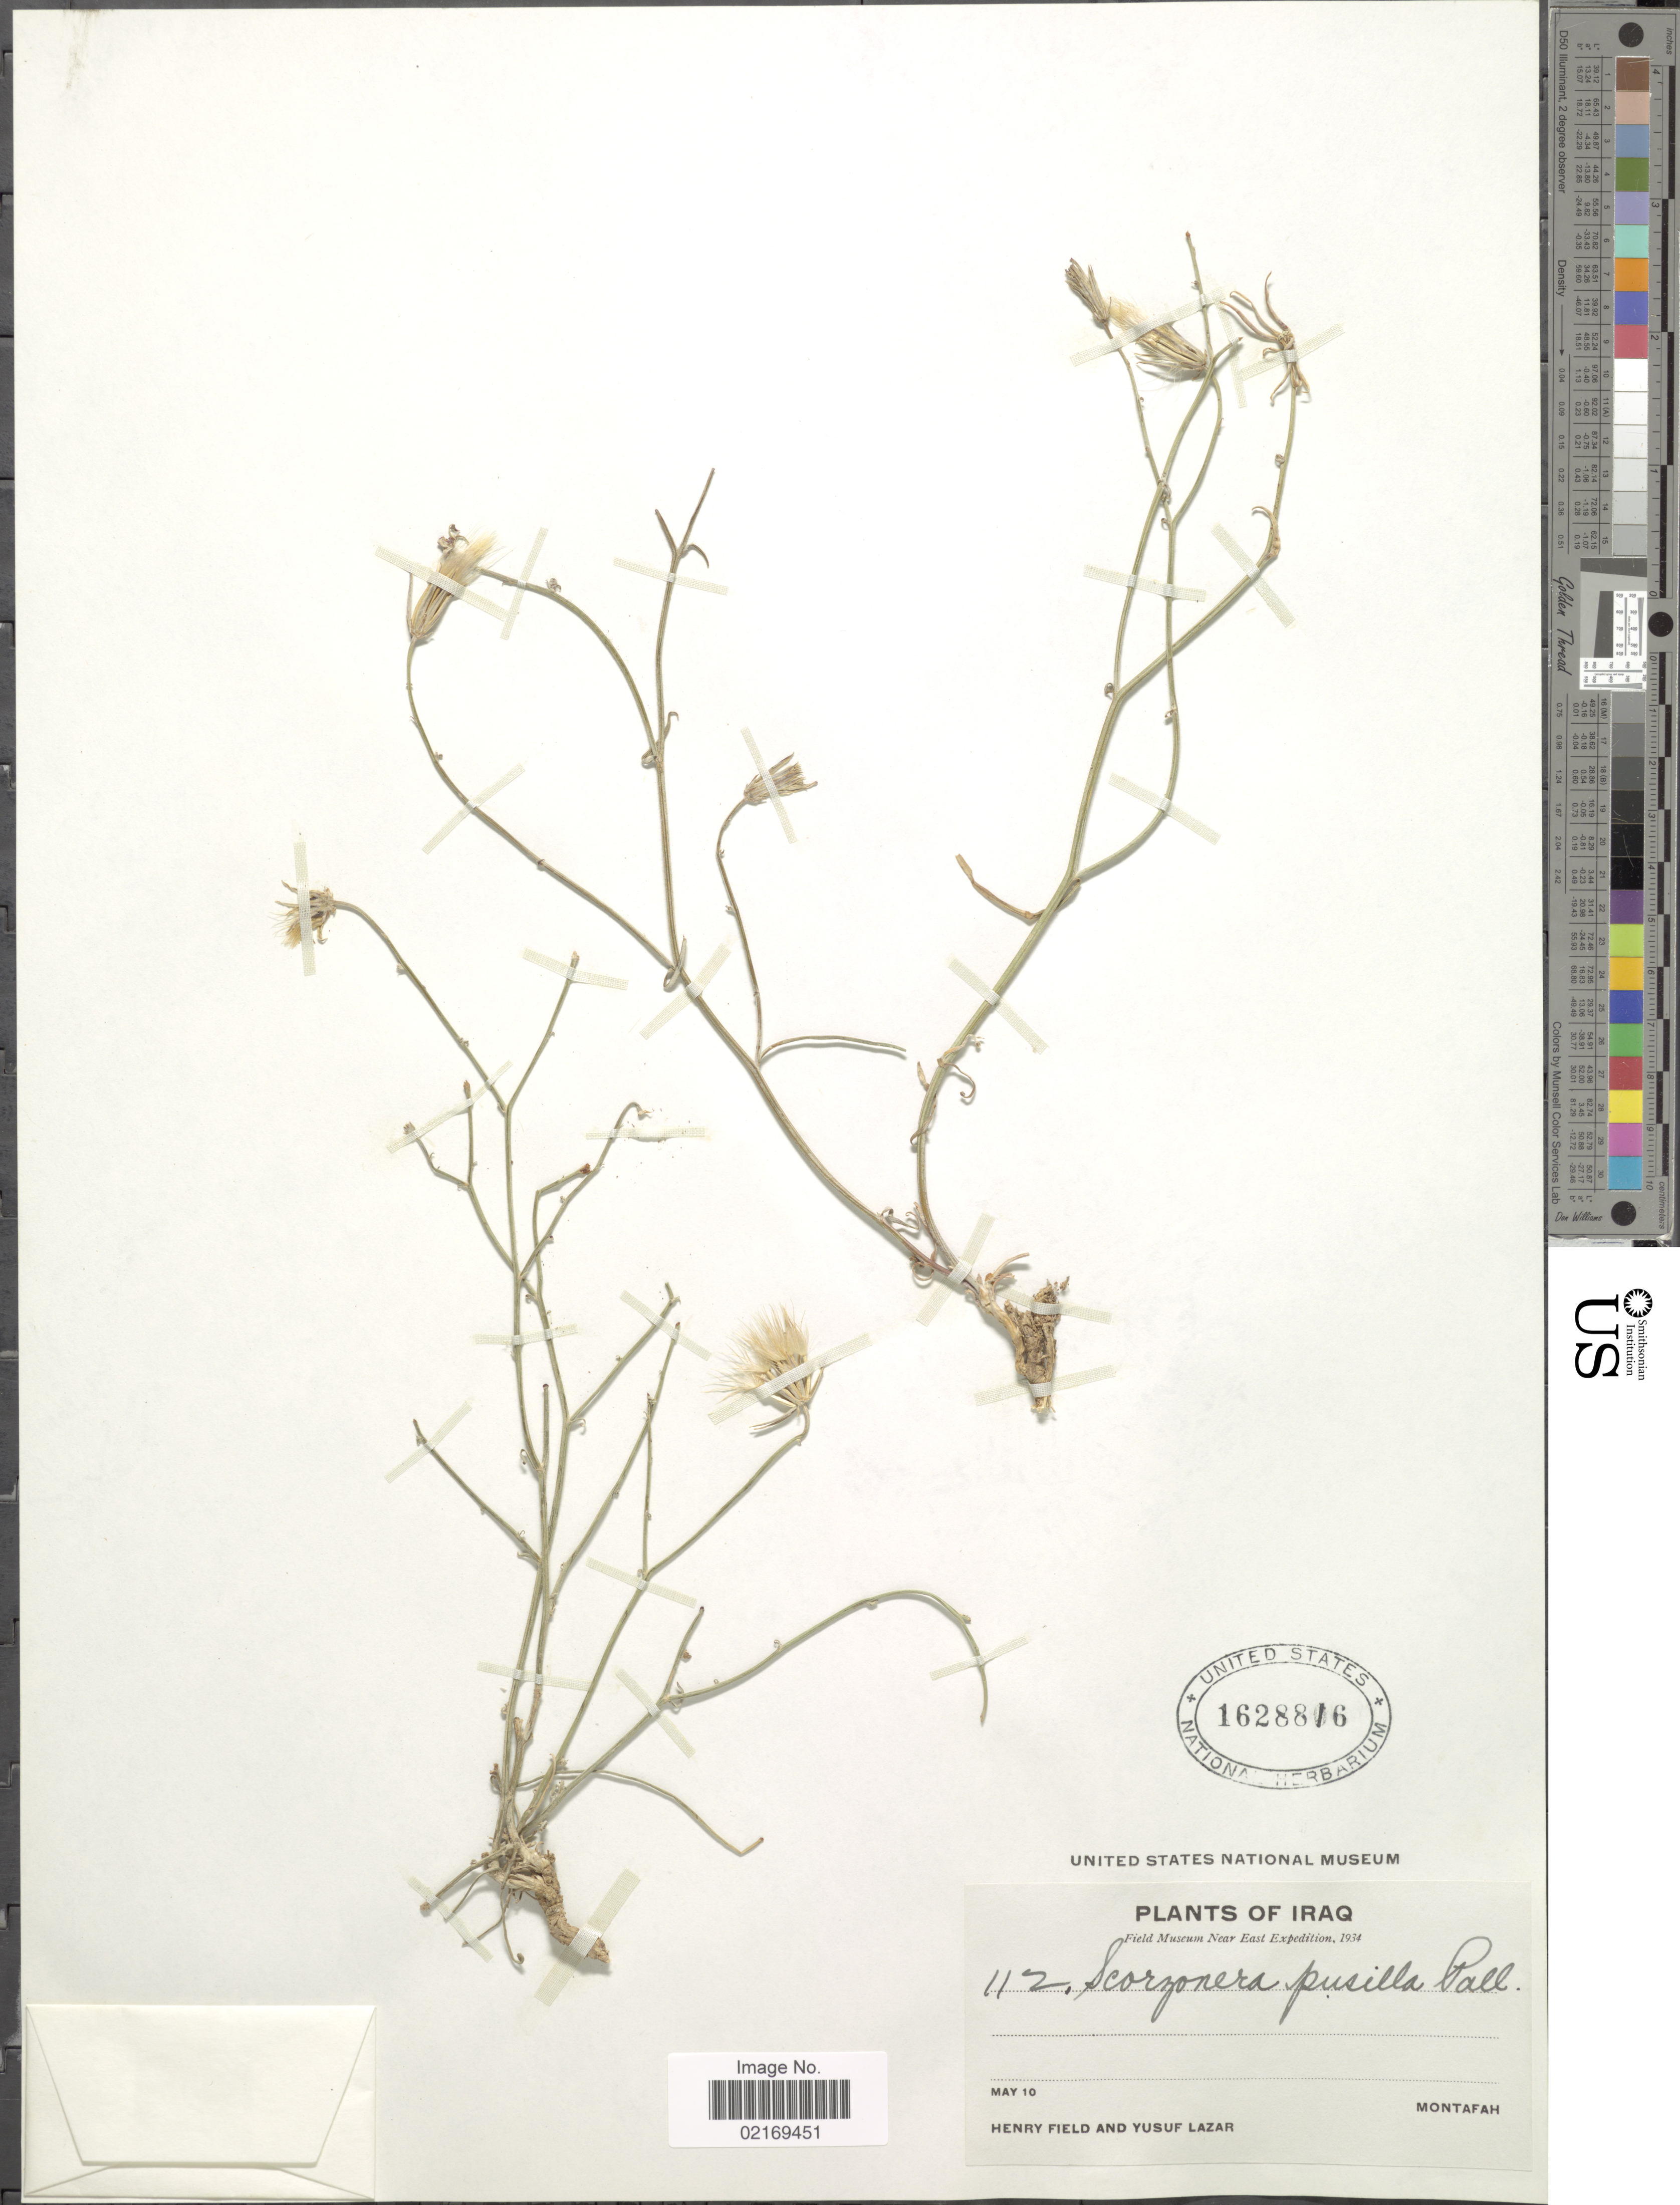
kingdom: Plantae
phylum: Tracheophyta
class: Magnoliopsida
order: Asterales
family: Asteraceae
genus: Takhtajaniantha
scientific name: Takhtajaniantha pusilla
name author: (Pall.) Nazarova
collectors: H. Field & Y. Lazar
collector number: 112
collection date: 1934-05-10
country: Iraq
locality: Near East, Montafah.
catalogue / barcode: US 1628816